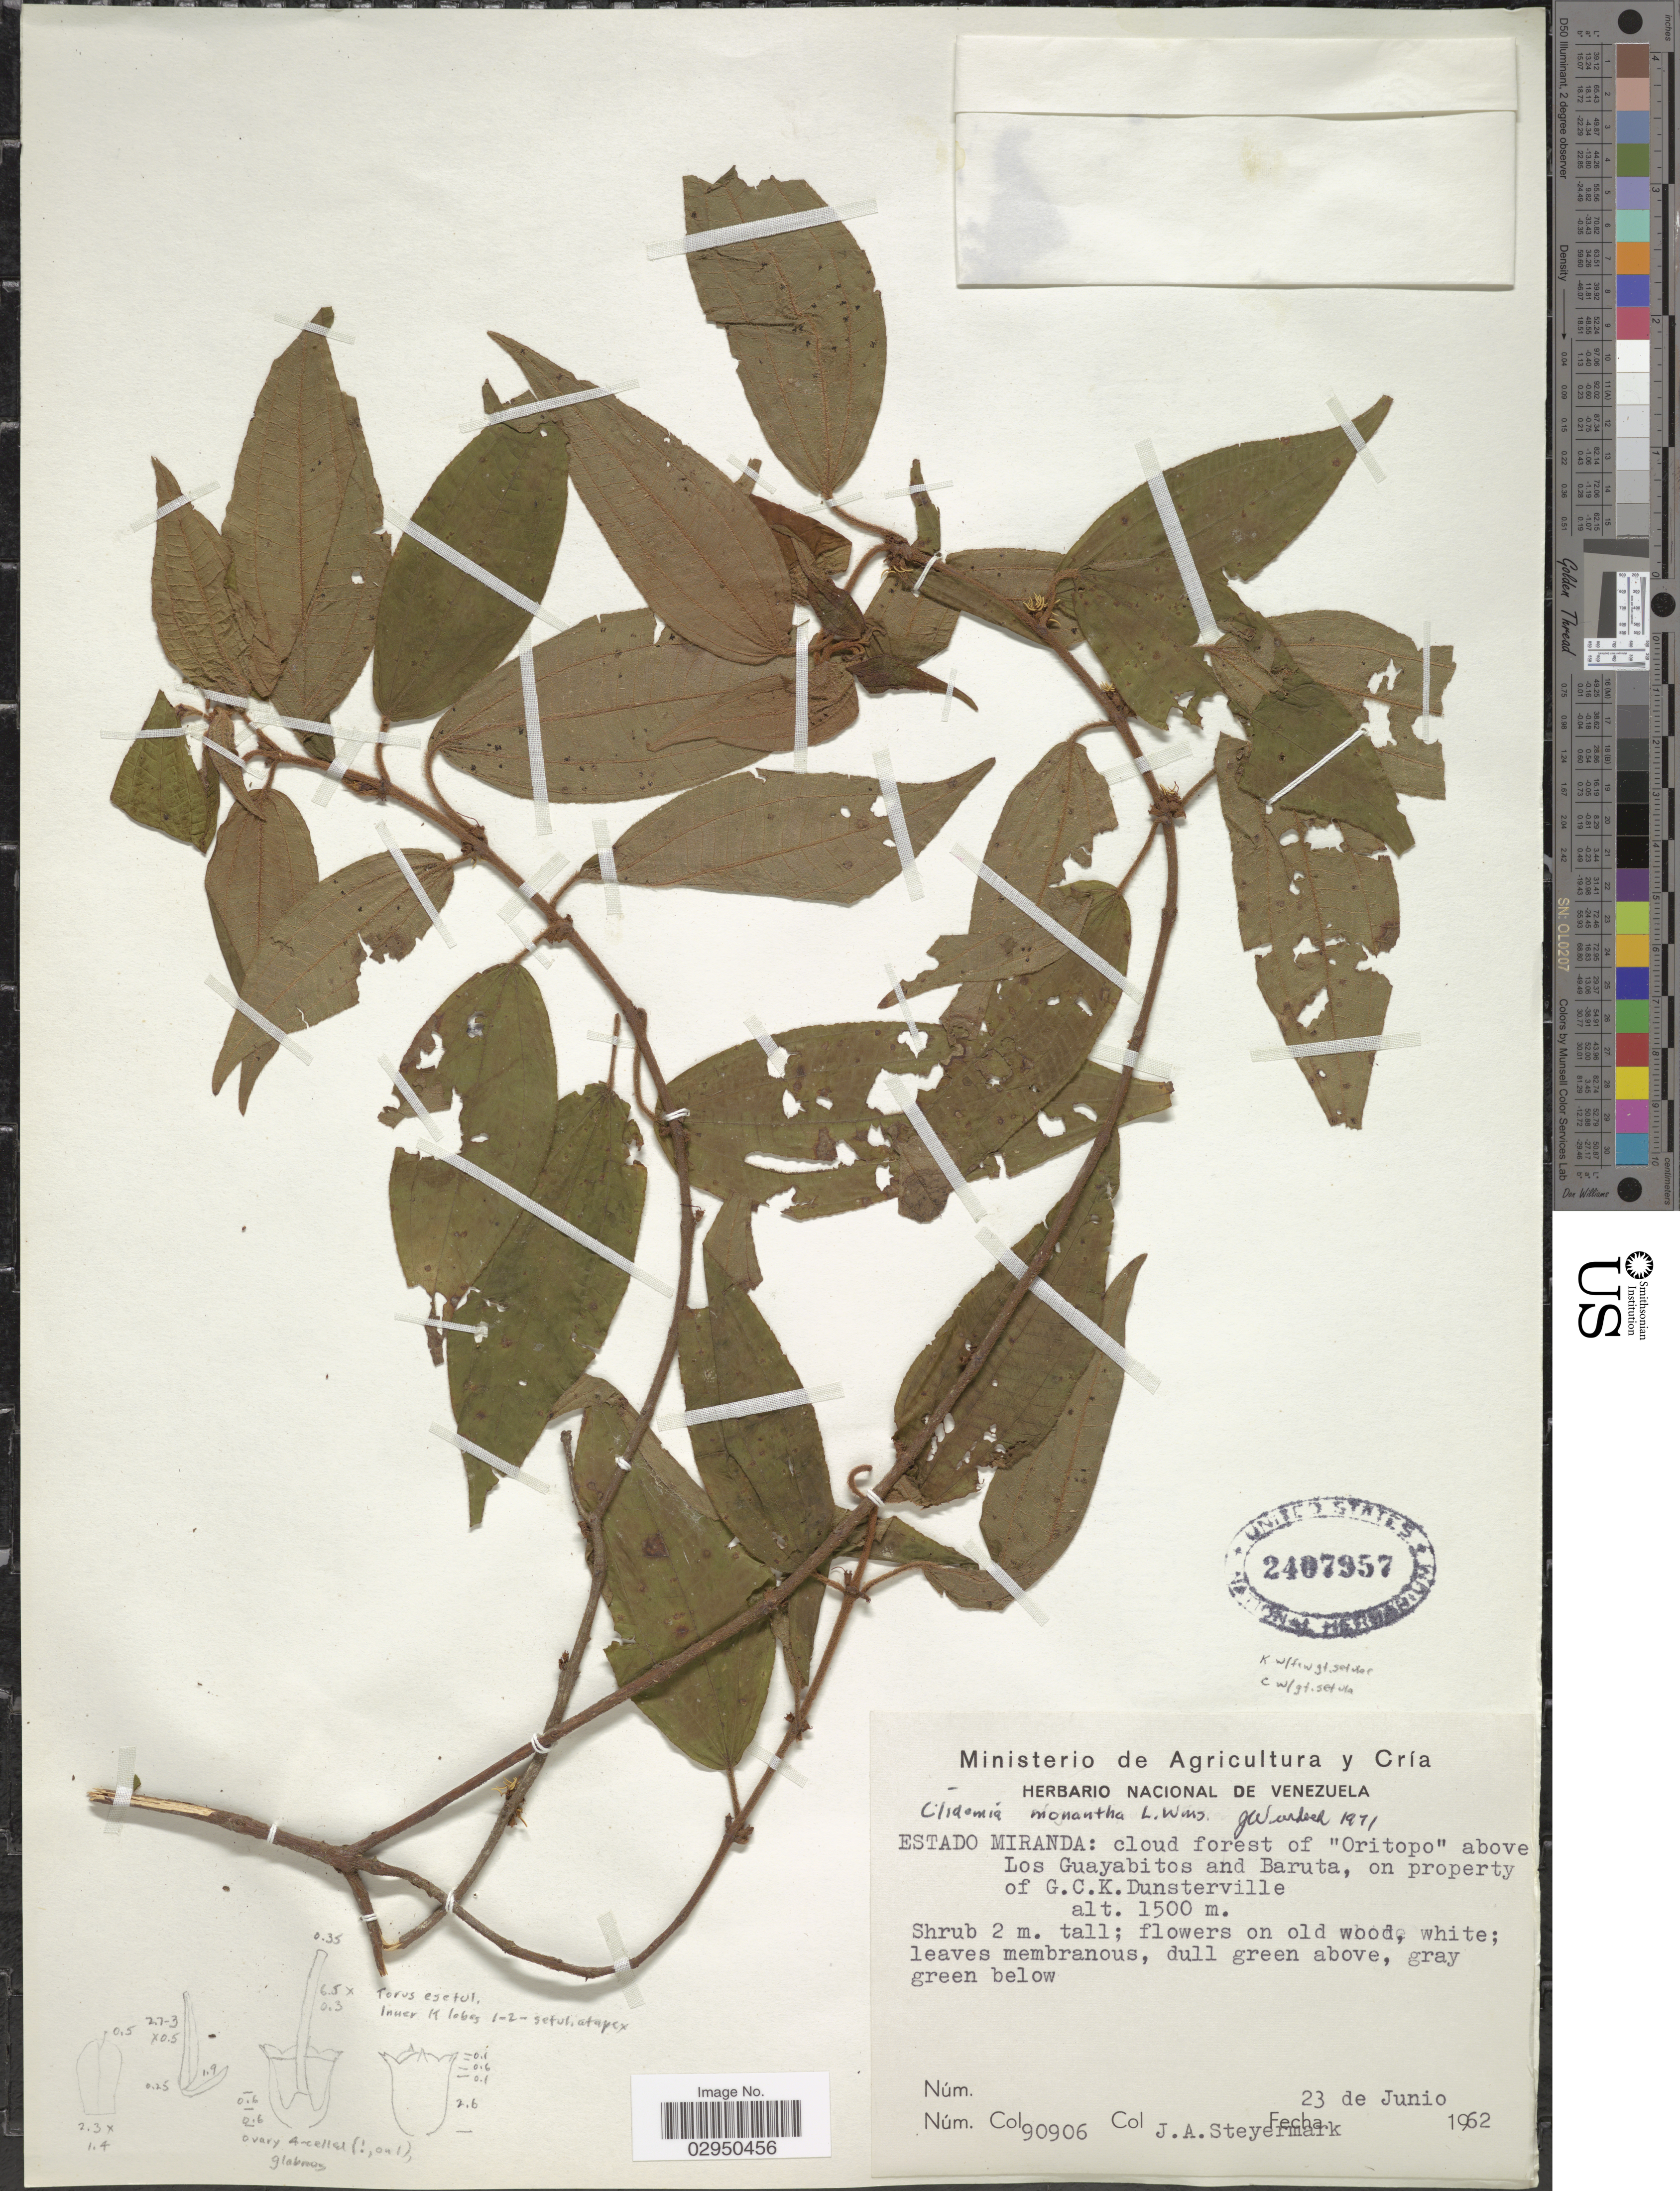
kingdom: Plantae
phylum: Tracheophyta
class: Magnoliopsida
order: Myrtales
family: Melastomataceae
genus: Clidemia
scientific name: Clidemia monantha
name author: L.O. Williams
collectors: J. Steyermark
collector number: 90906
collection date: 1962-06-23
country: Venezuela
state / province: Miranda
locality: Cloud forest of "Oritopo" above Los Guayabitos and Baruta, on property of G.C.K. Dunsterville.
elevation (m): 1500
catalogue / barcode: US 2407957